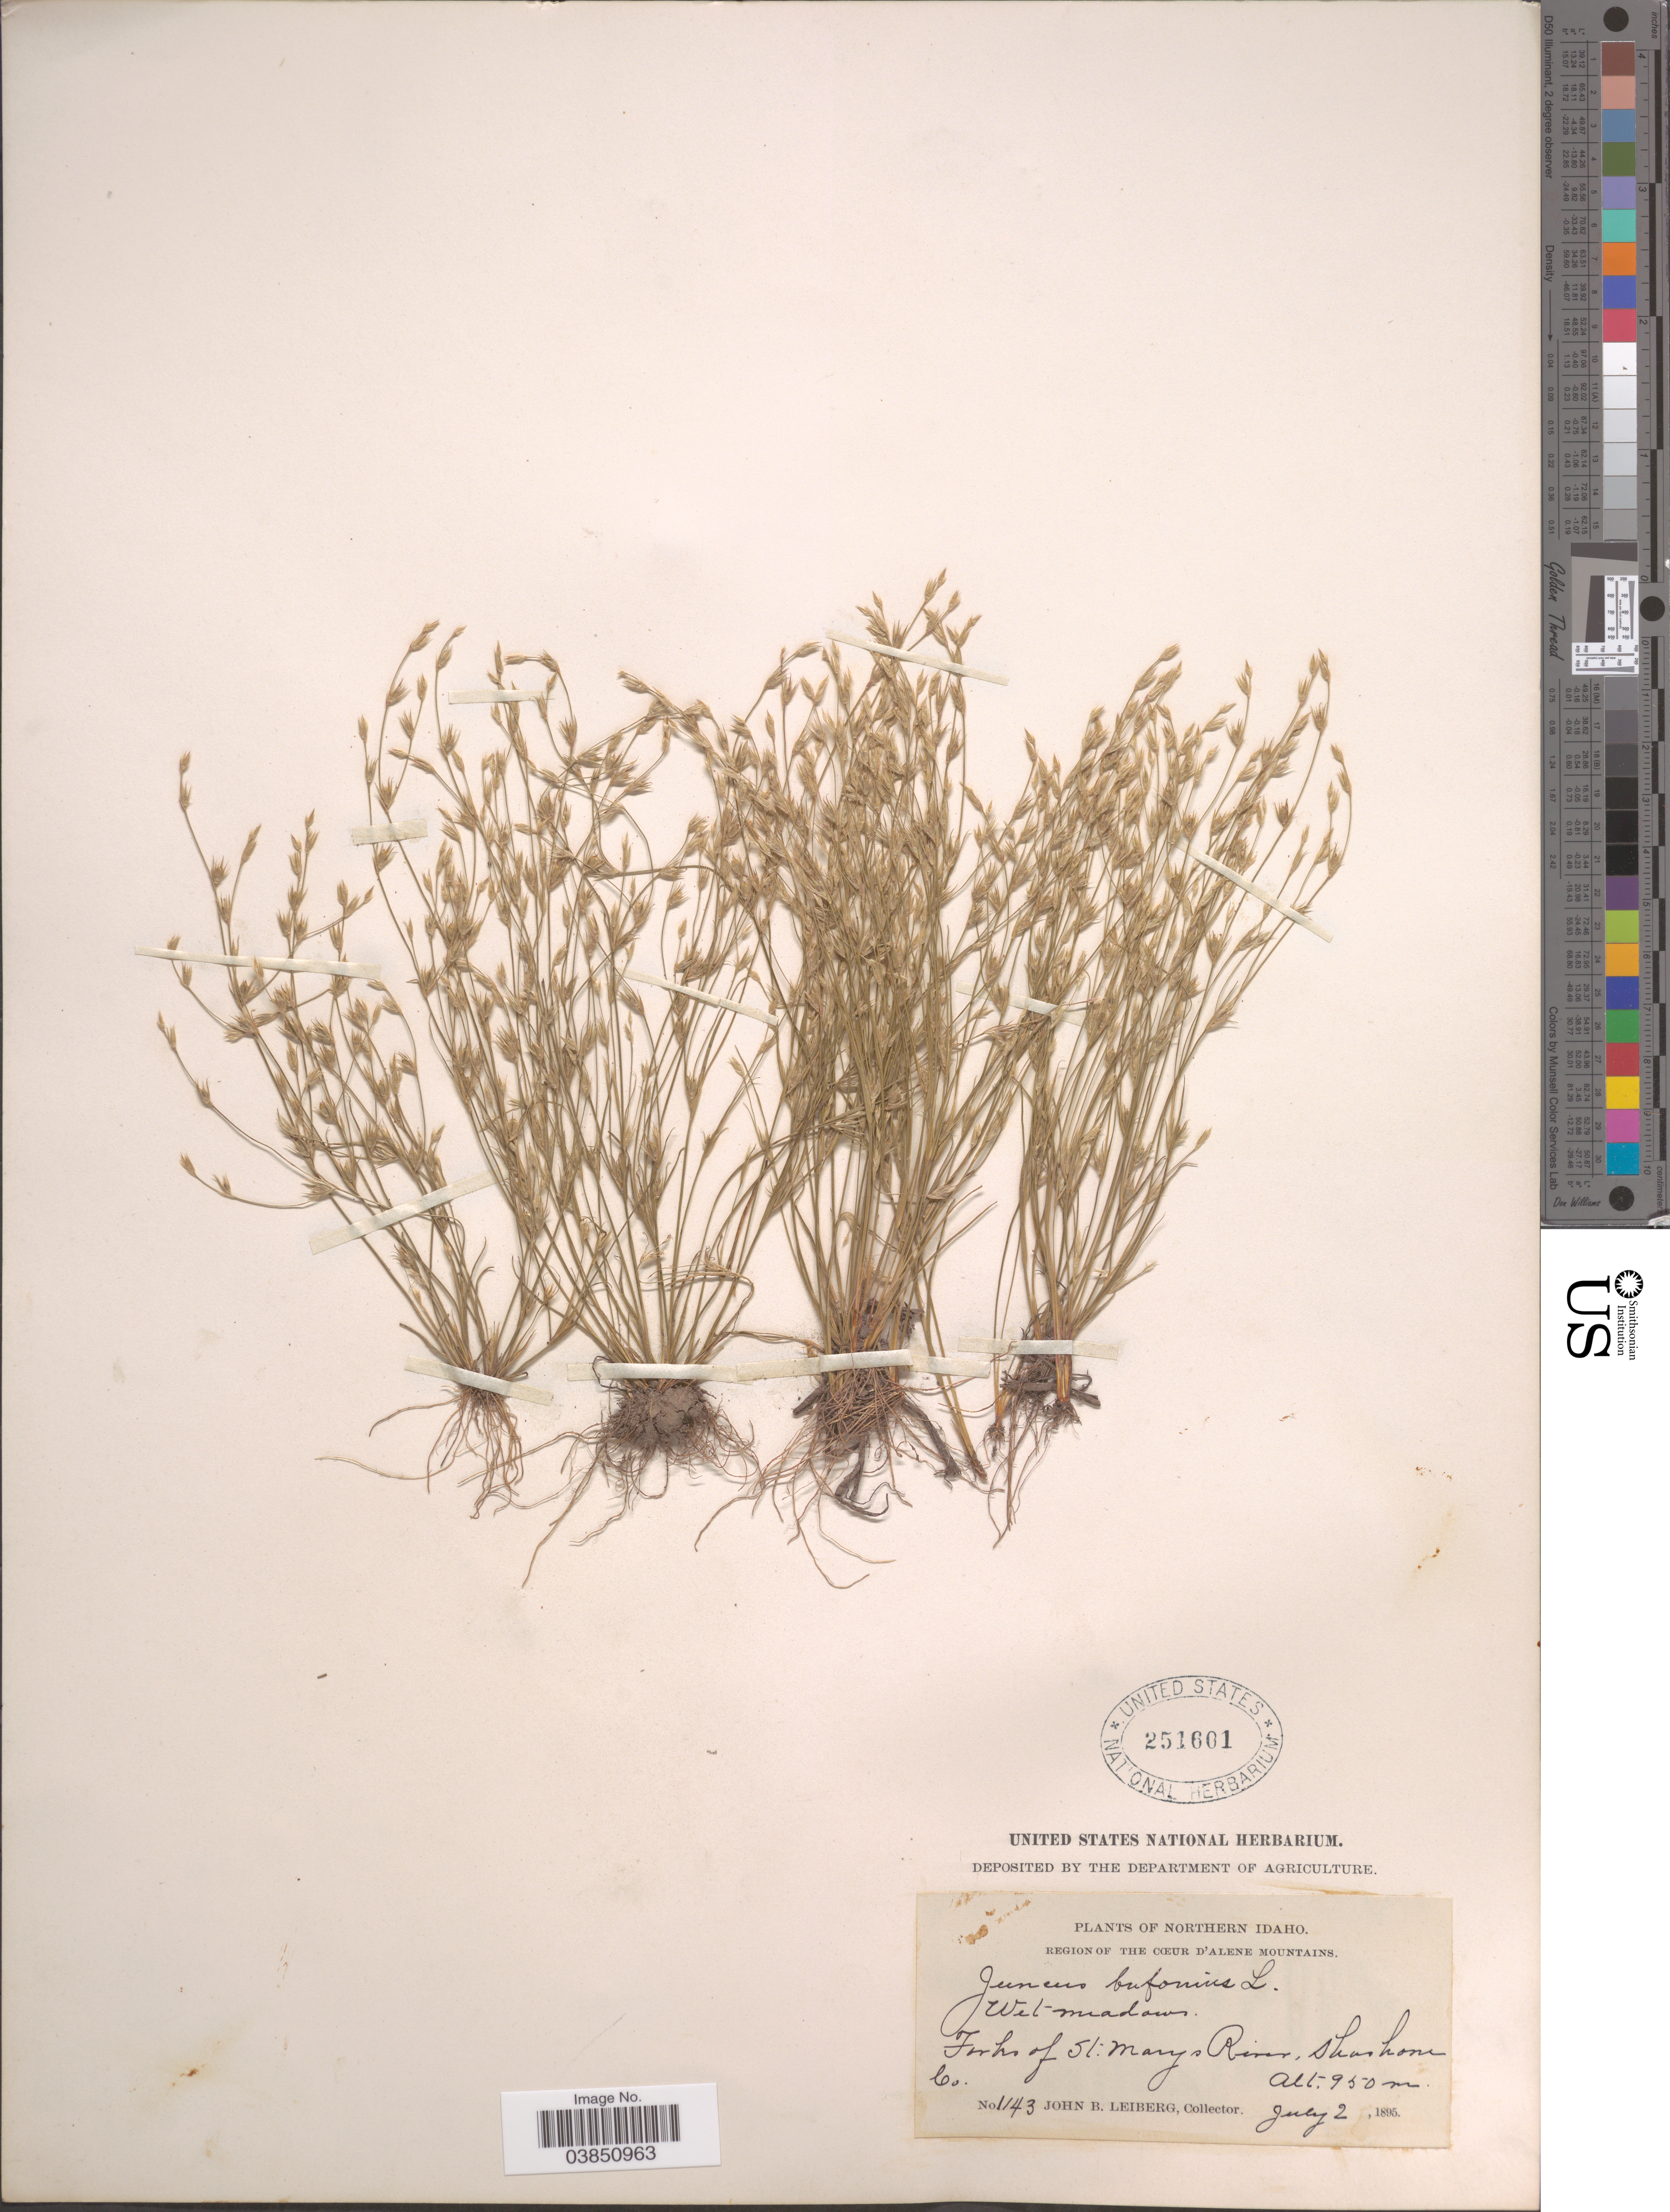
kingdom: Plantae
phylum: Tracheophyta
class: Liliopsida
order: Poales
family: Juncaceae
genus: Juncus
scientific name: Juncus bufonius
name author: L.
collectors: J. B. Leiberg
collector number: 1143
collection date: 1895-07-02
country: United States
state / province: Idaho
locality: Northern Idaho. Region of the Cæur D'Alene Mountains. Forks of St. Mary's River, Shashone Co.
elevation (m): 950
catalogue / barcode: US 251601